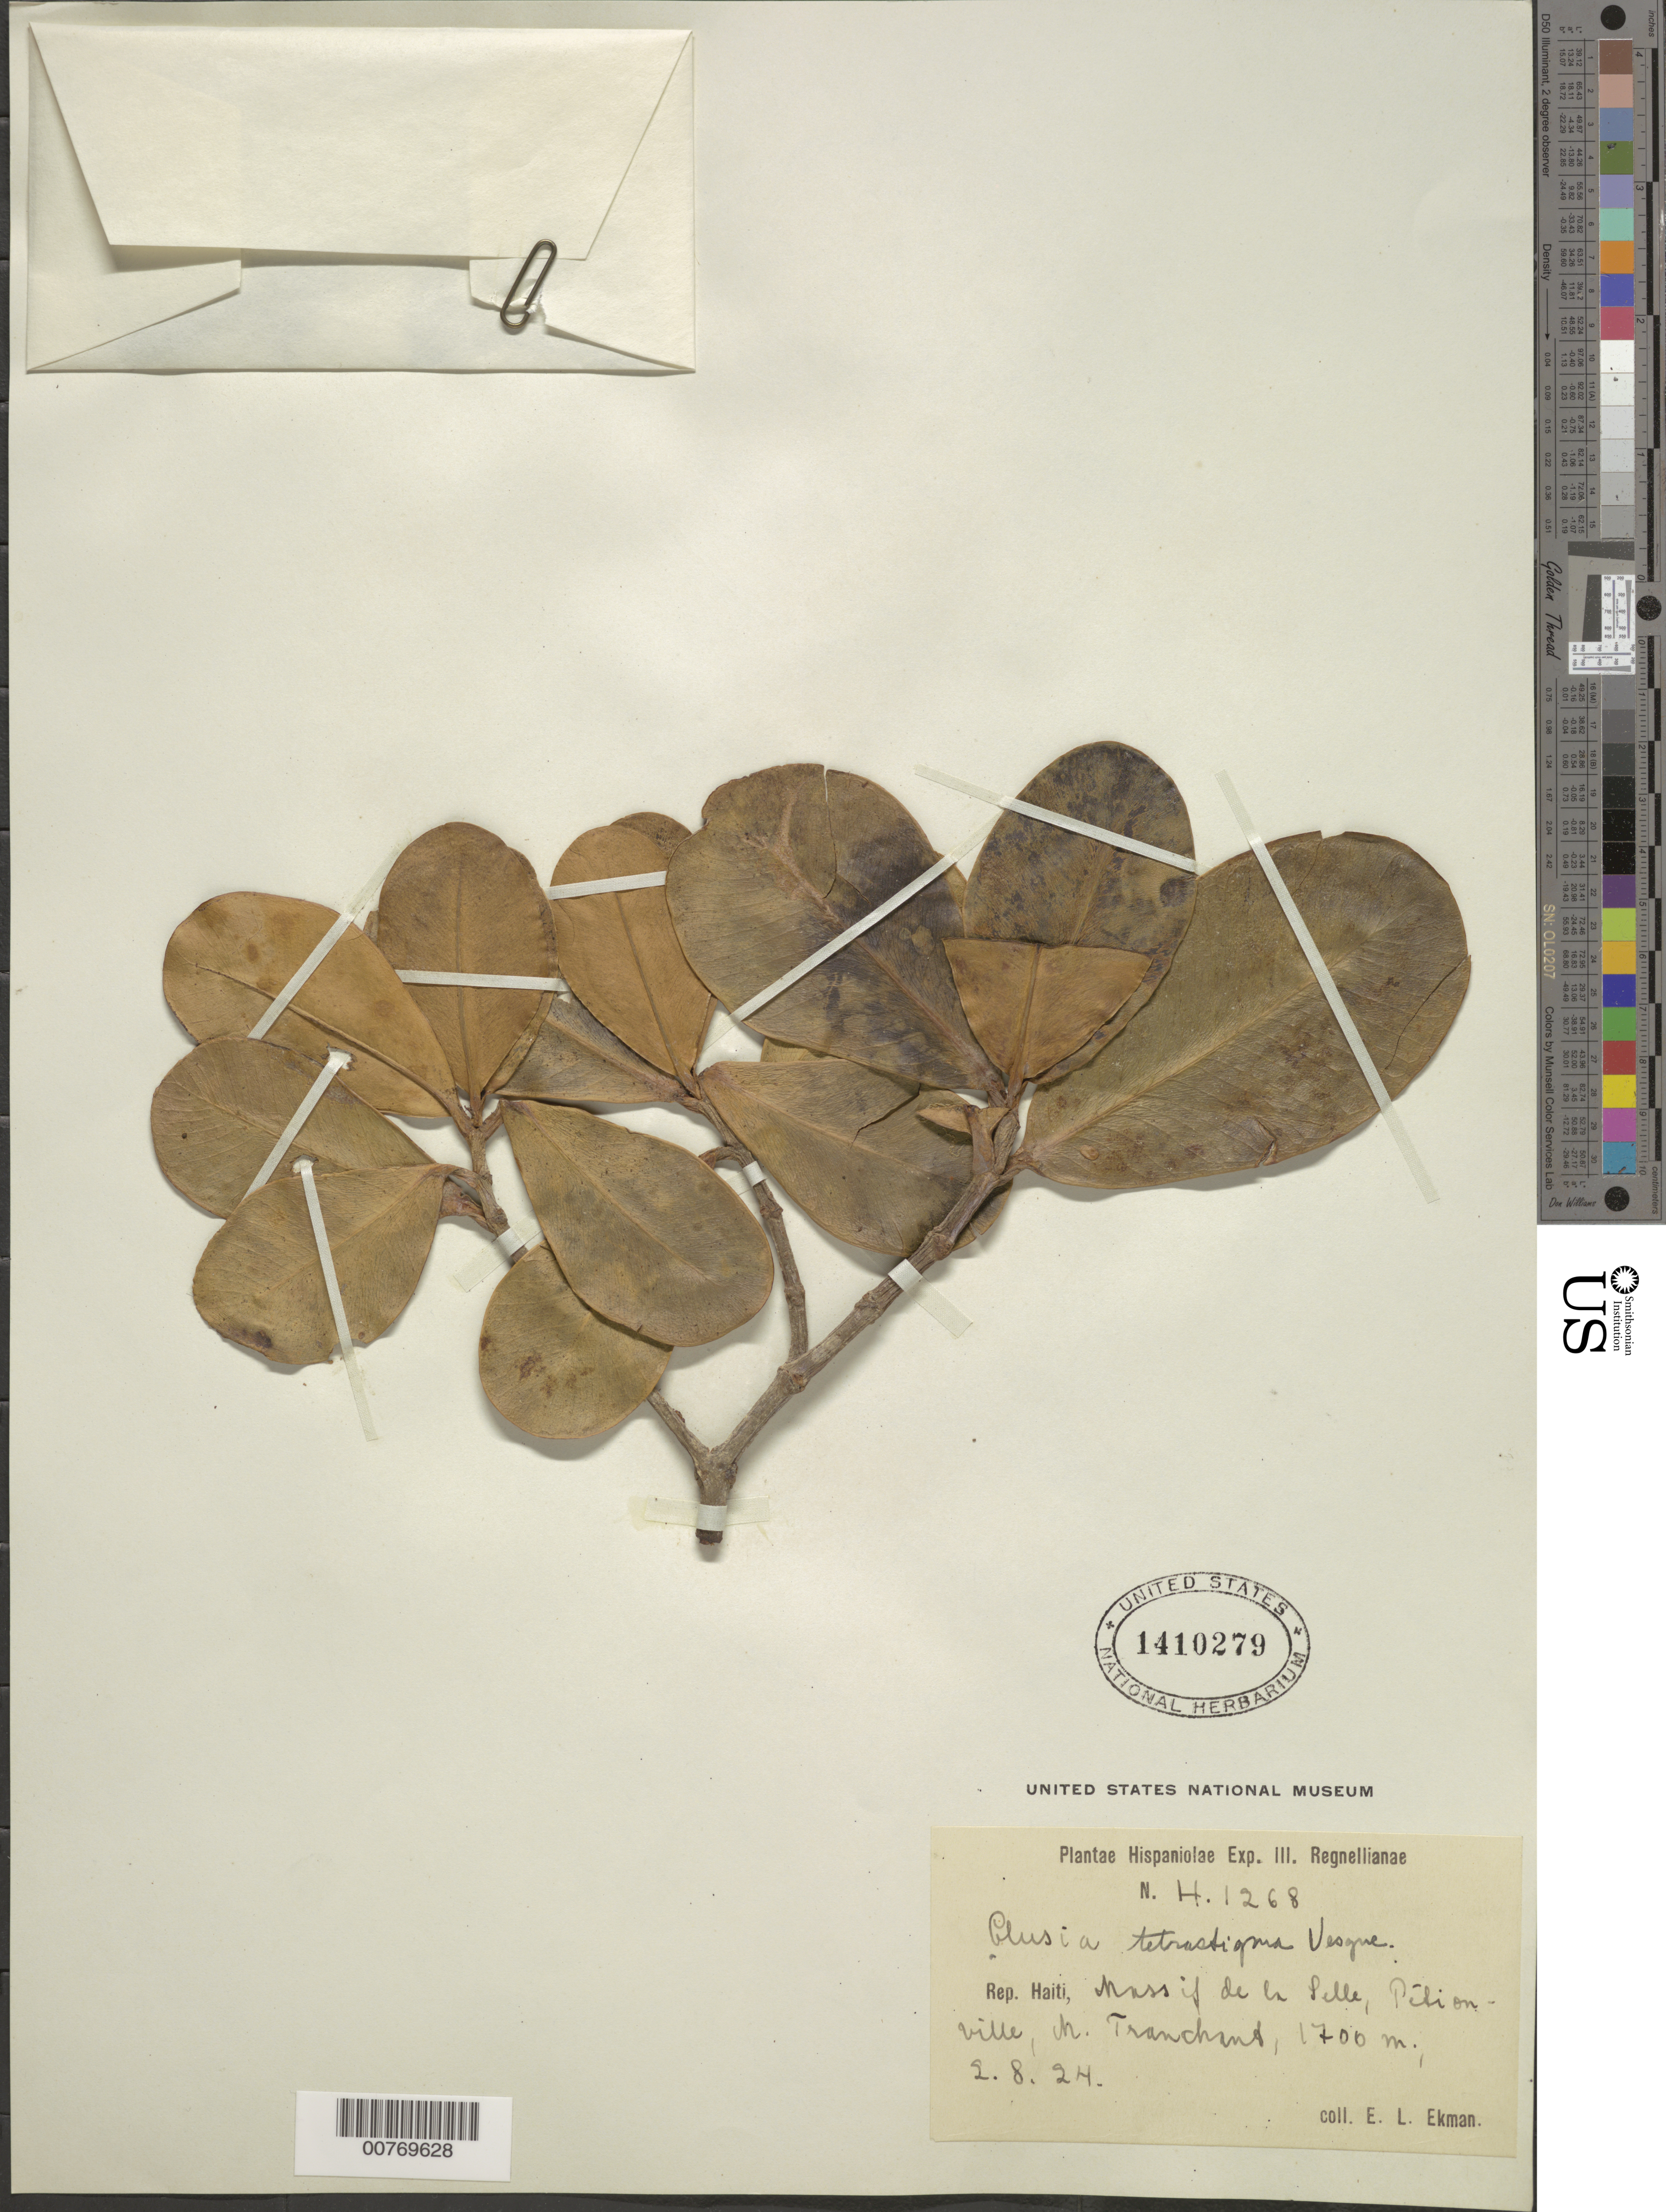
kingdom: Plantae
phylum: Tracheophyta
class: Magnoliopsida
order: Malpighiales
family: Clusiaceae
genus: Clusia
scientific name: Clusia tetrastigma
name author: Vesque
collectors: E. L. Ekman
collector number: H 1268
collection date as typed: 02 Aug 1924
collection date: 1924-08-02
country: Haiti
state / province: Ouest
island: Hispaniola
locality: Massif de la Selle, Pétionville, N. Tranchand.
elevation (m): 1700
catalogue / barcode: US 1410279